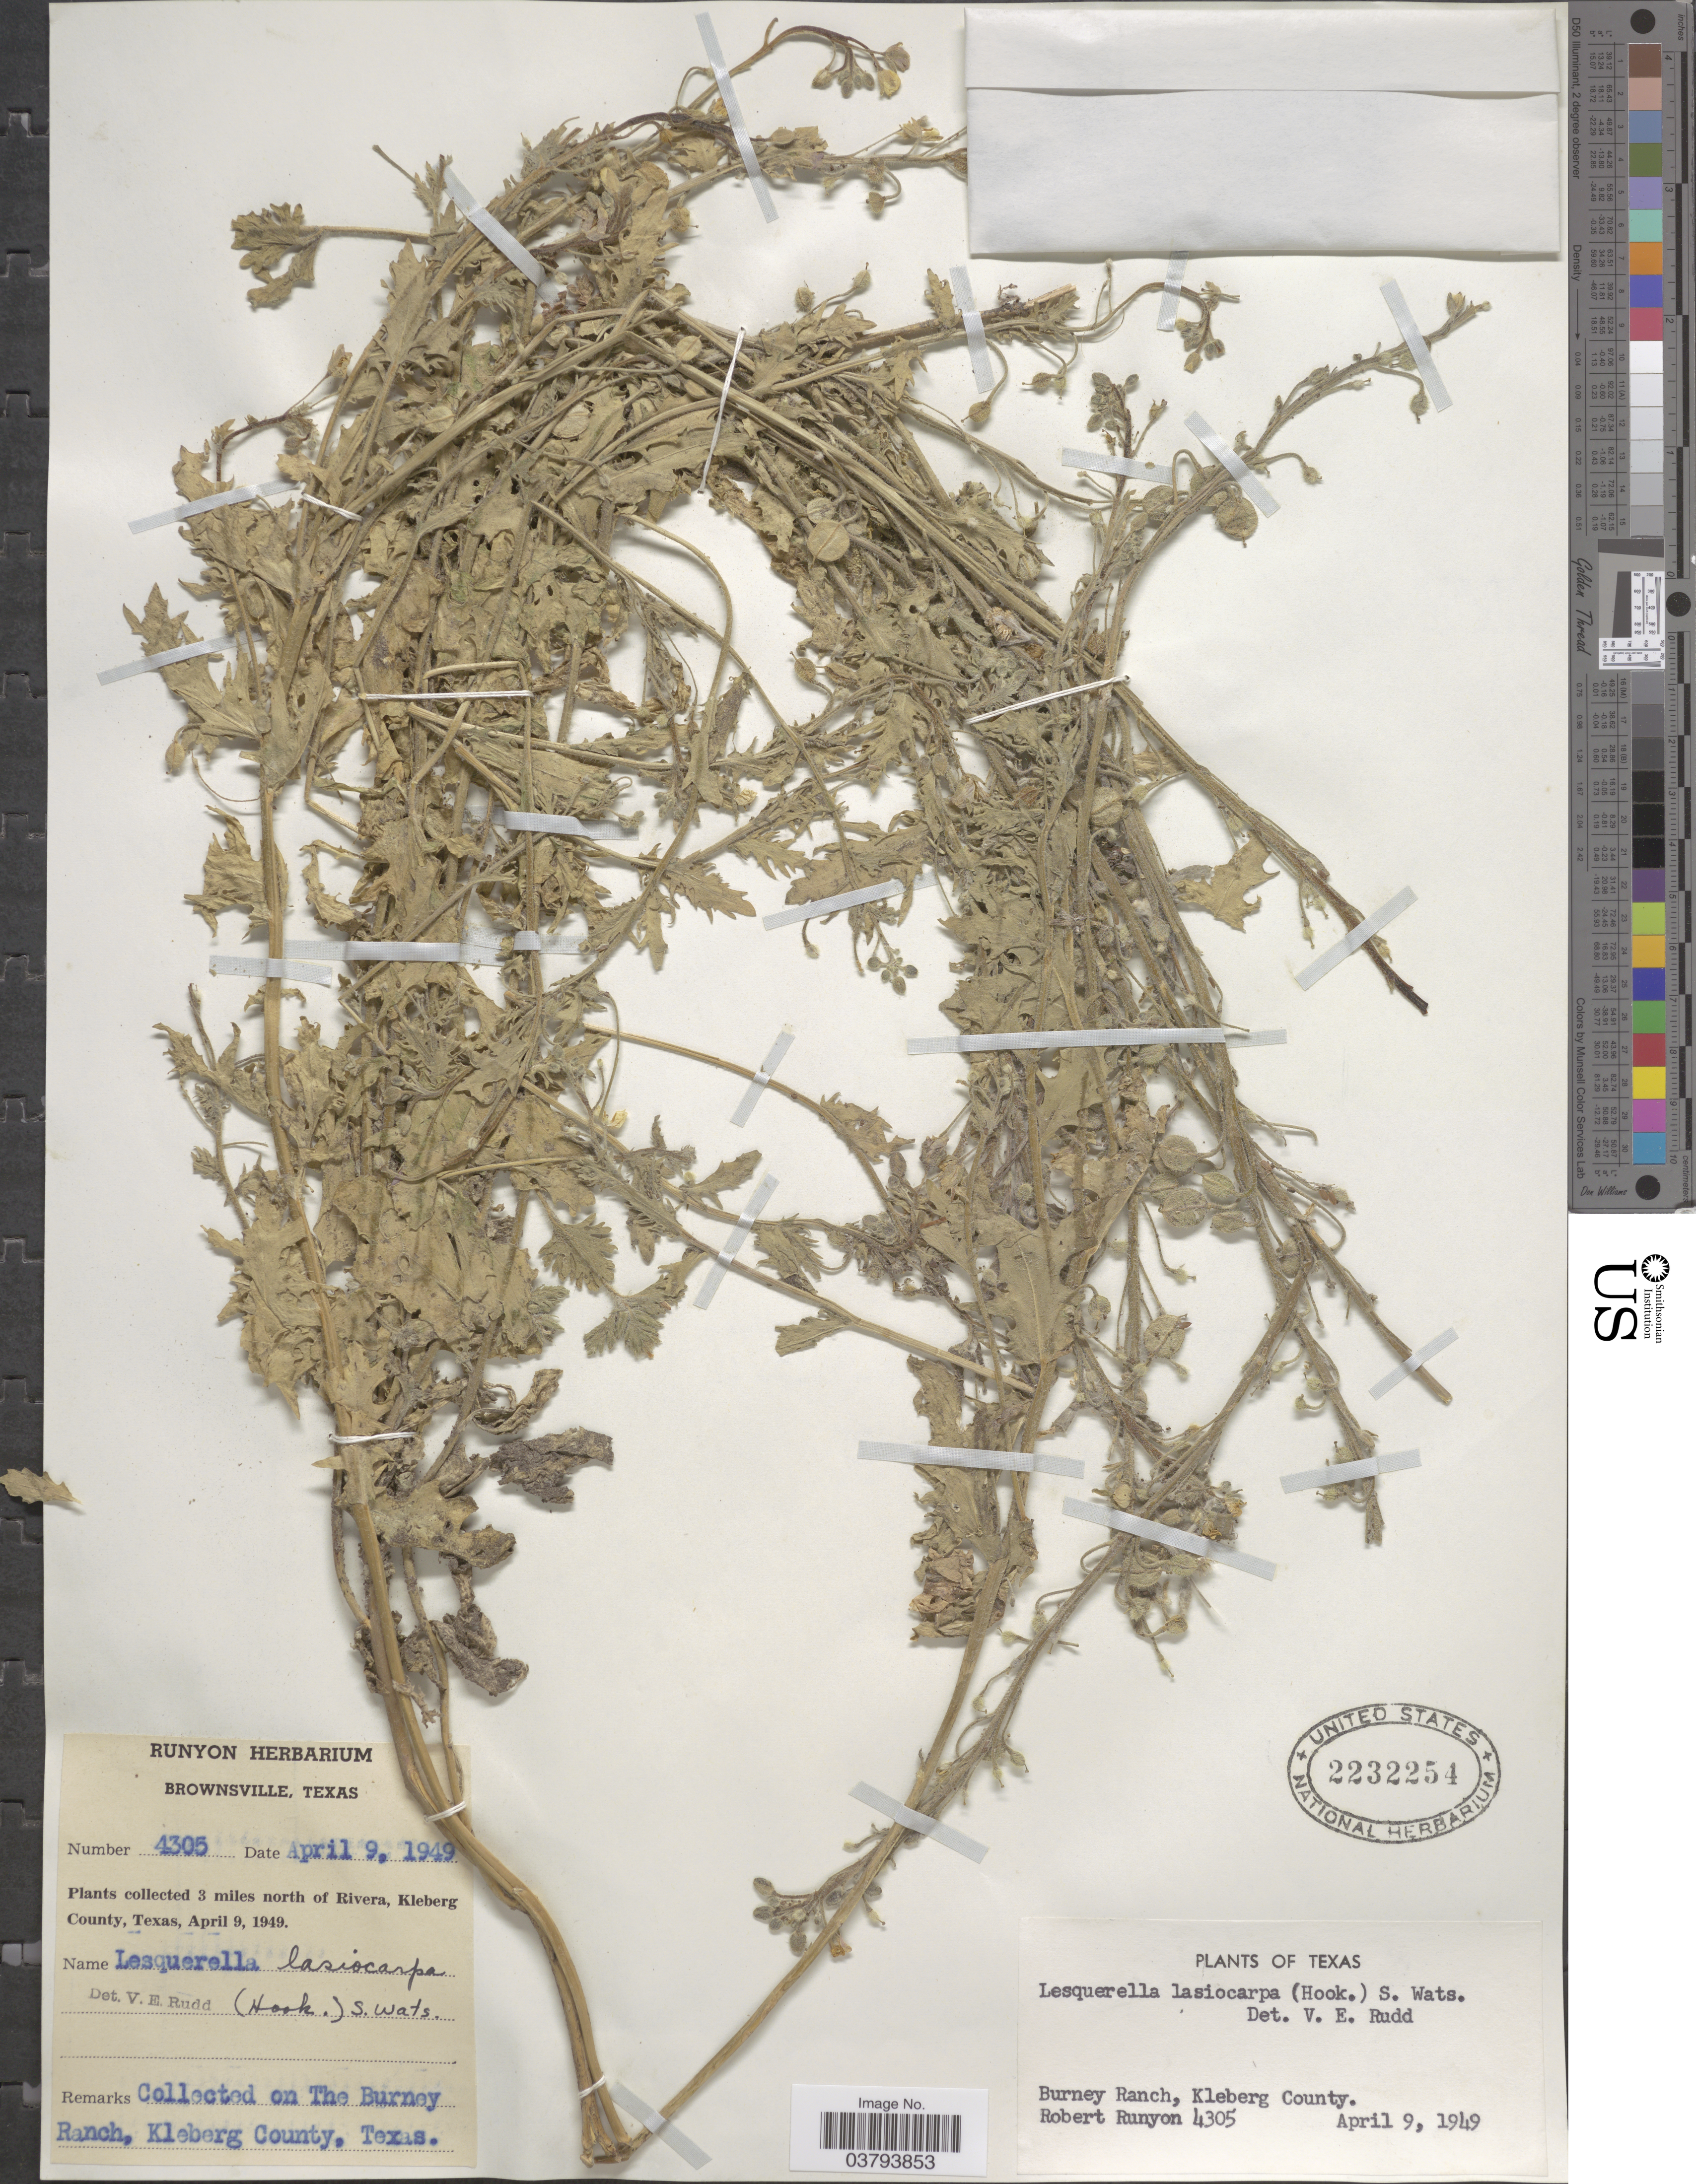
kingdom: Plantae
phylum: Tracheophyta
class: Magnoliopsida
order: Brassicales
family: Brassicaceae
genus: Lesquerella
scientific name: Lesquerella lasiocarpa subsp. lasiocarpa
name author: S. Watson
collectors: R. Runyon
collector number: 4305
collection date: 1949-04-09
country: United States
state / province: Texas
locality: The Burney Ranch, Kleberg County. 3 miles north of Rivera.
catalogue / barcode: US 2232254